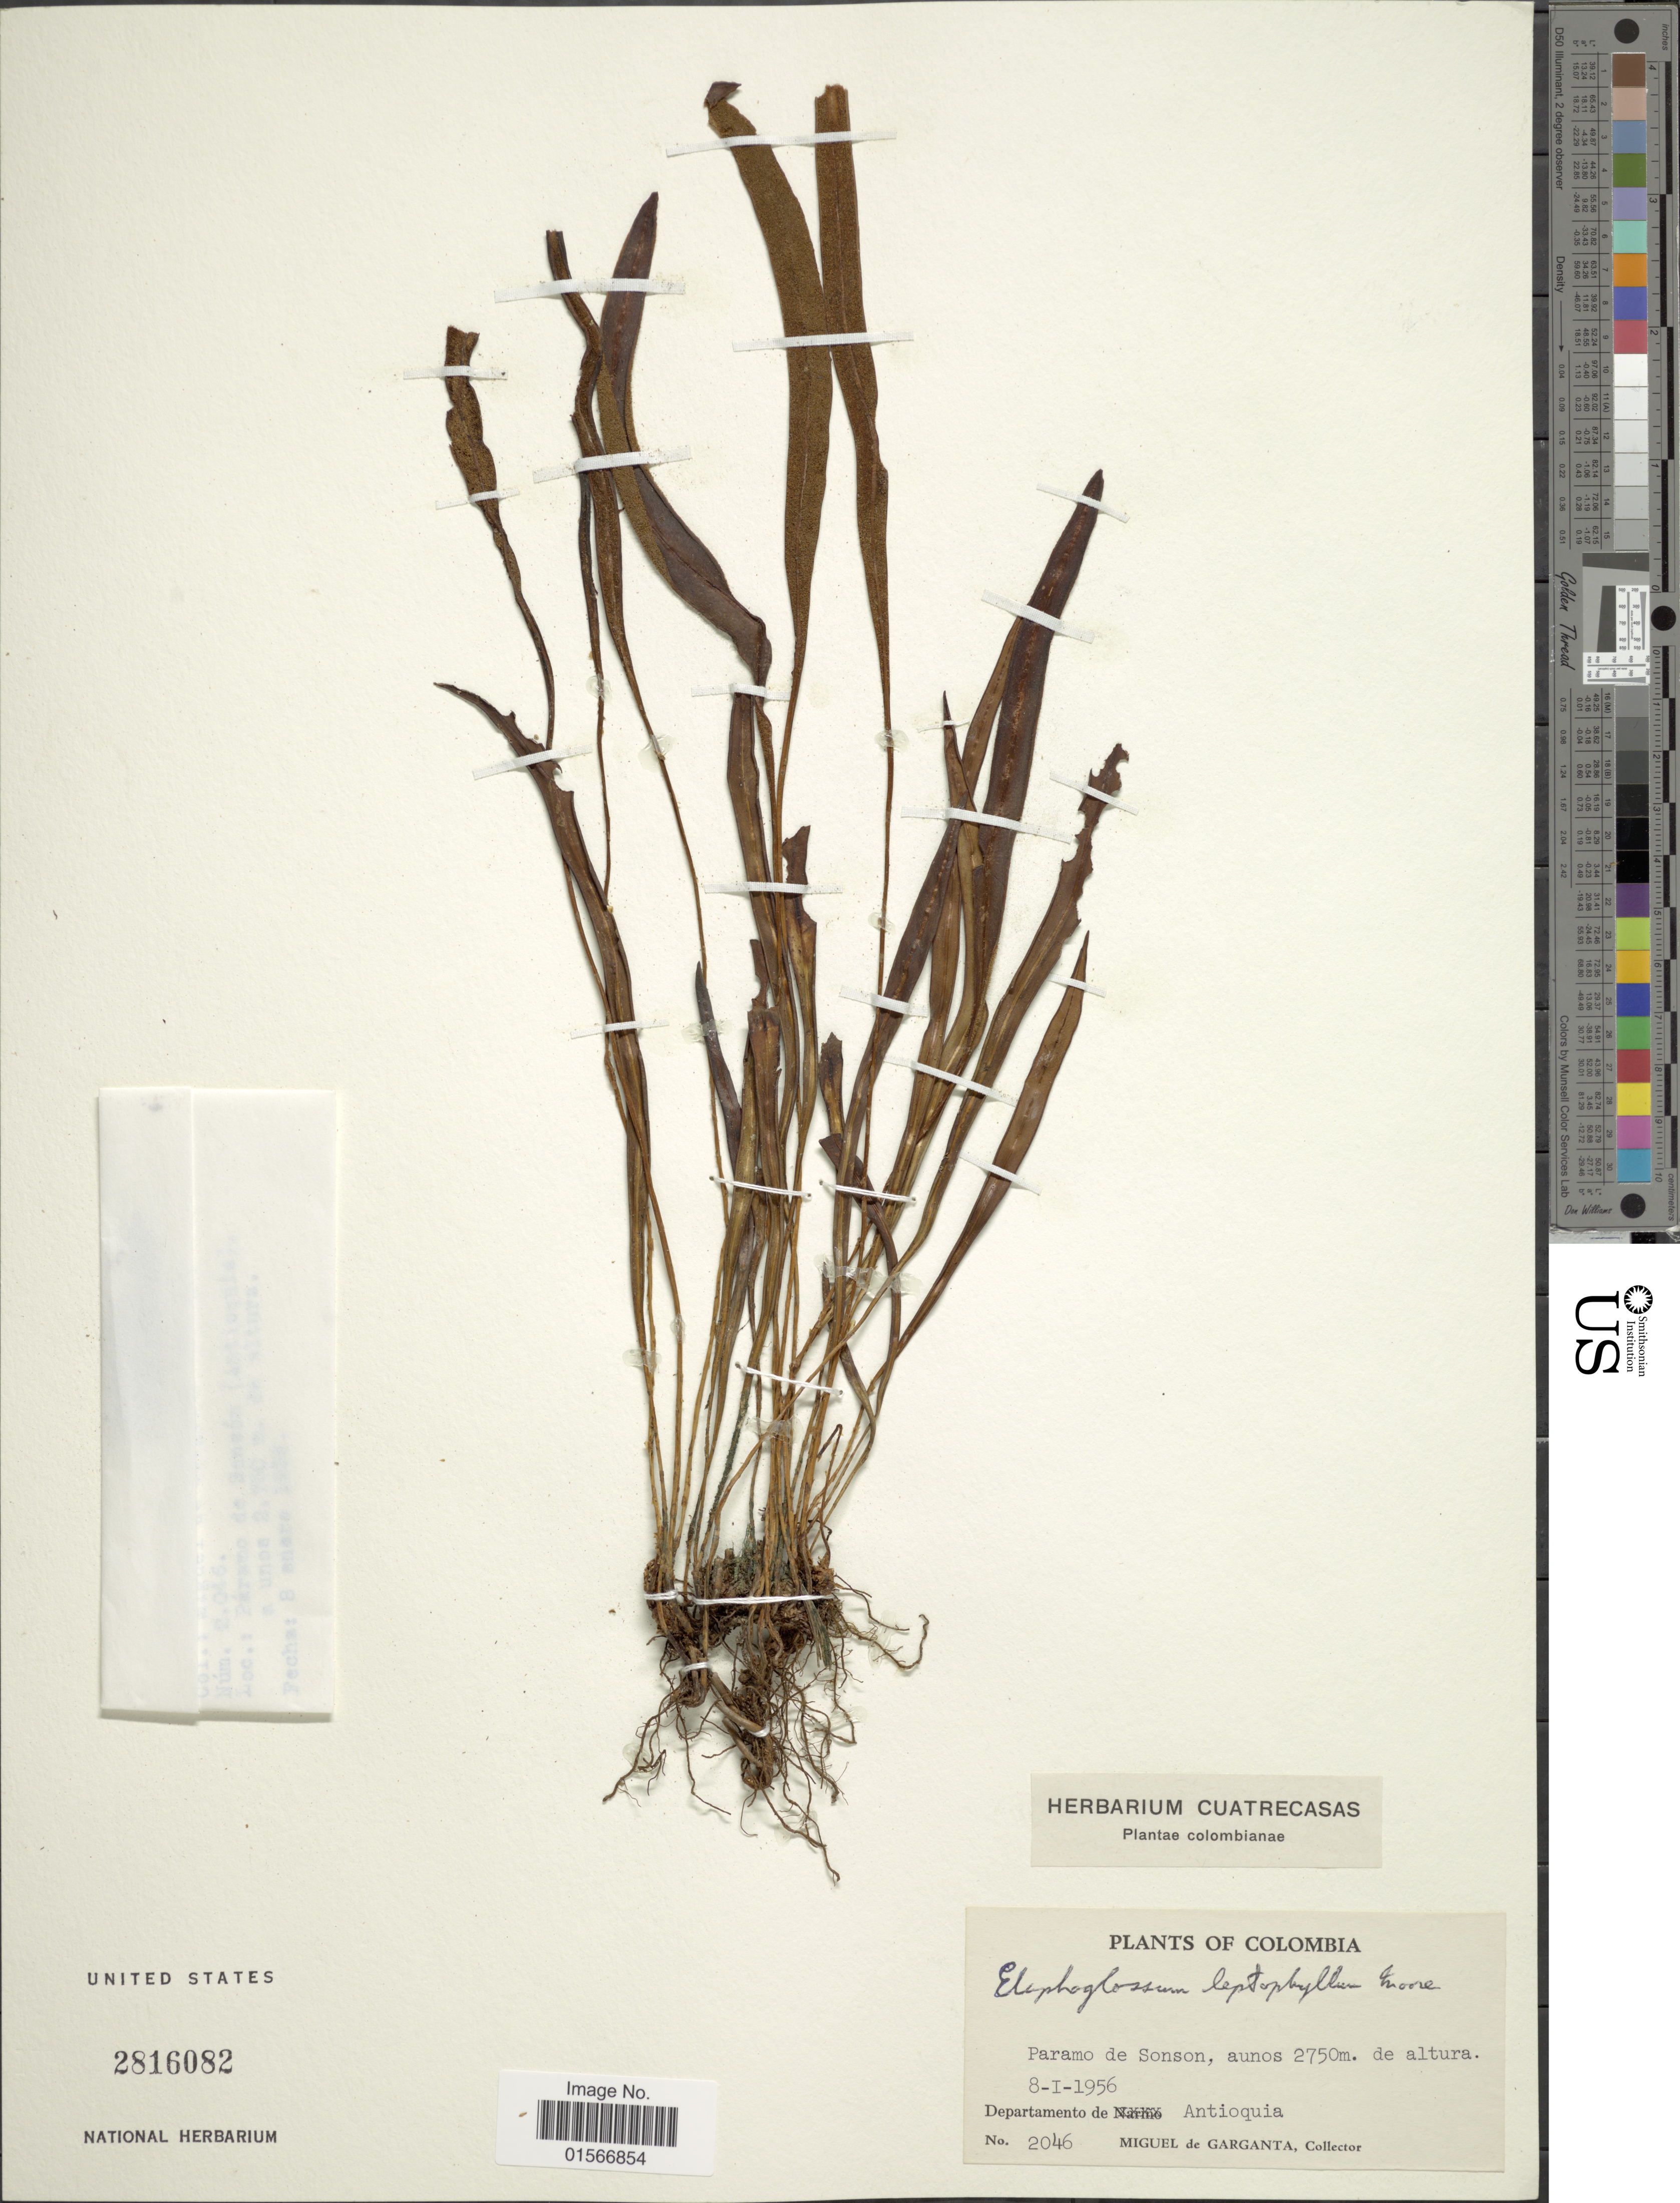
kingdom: Plantae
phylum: Tracheophyta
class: Polypodiopsida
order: Polypodiales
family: Dryopteridaceae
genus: Elaphoglossum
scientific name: Elaphoglossum leptophyllum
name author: (Fée) T. Moore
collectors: M. Garganta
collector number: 2046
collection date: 1956-01-08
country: Colombia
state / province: Antioquia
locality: Paramo de Sonson, Department de Antioquia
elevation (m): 2750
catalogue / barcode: US 2816082